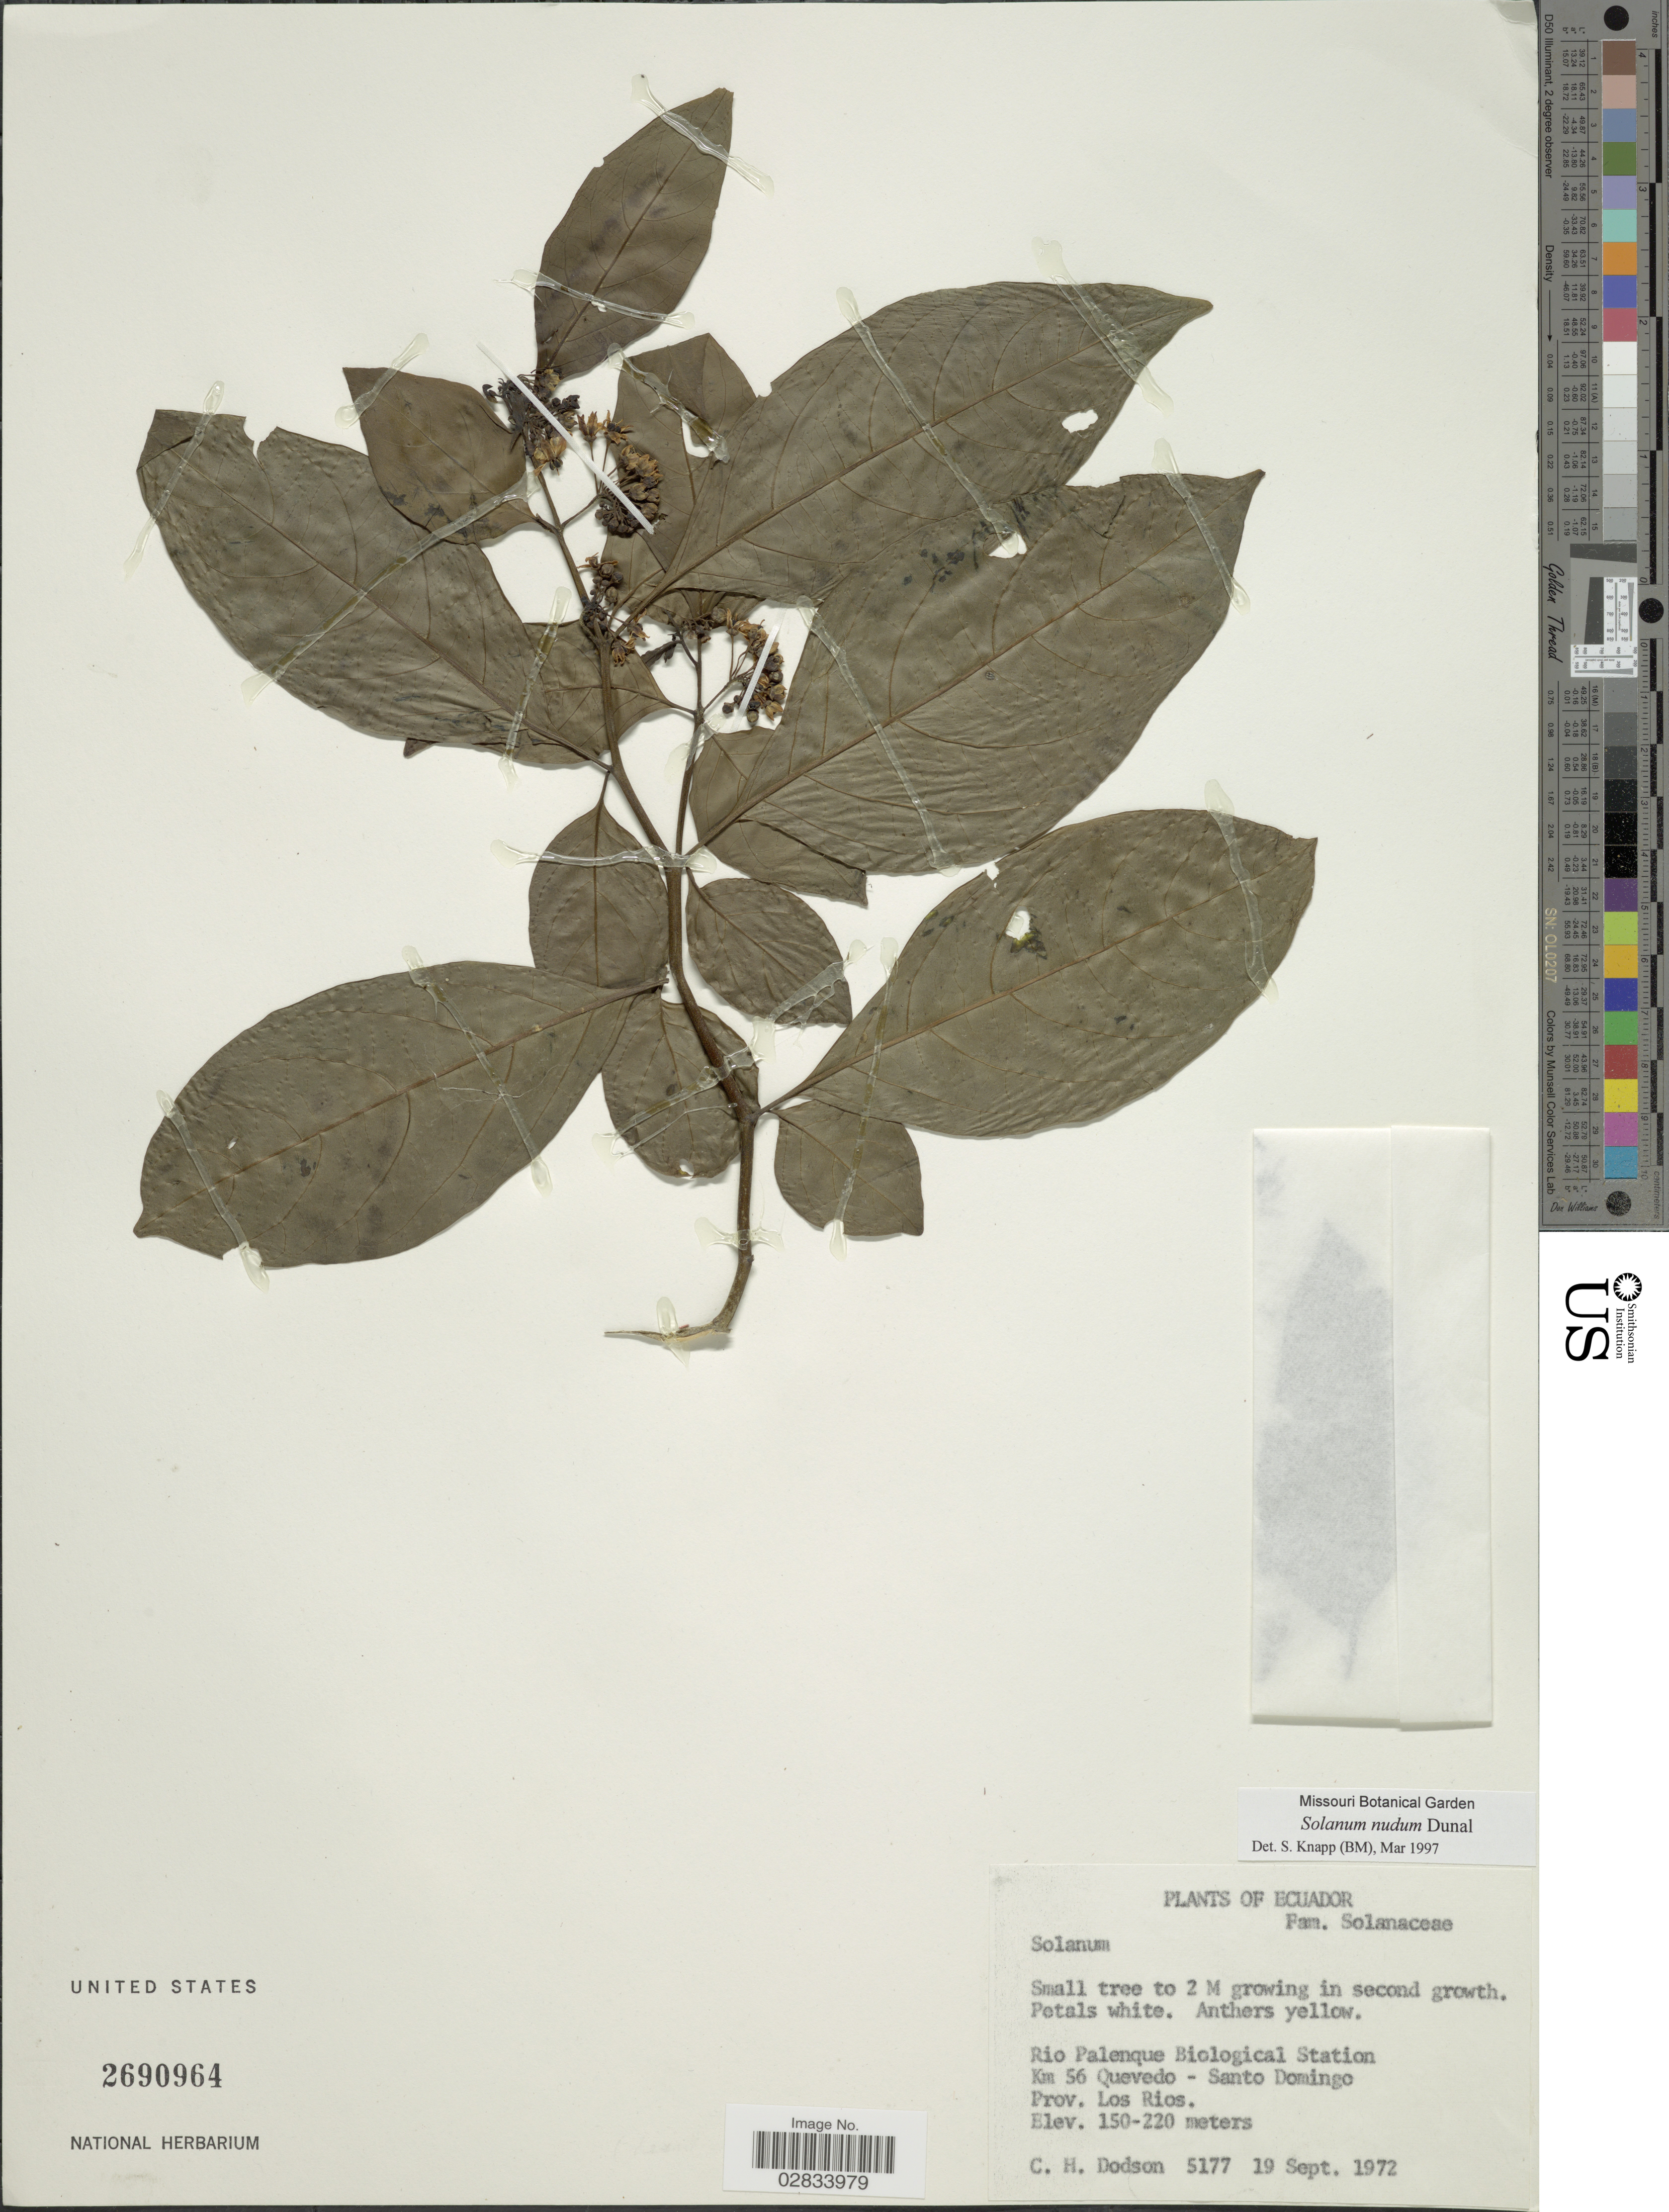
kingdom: Plantae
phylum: Tracheophyta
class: Magnoliopsida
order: Solanales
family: Solanaceae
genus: Solanum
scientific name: Solanum nudum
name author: Dunal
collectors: C. H. Dodson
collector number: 5177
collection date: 1972-09-19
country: Ecuador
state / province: Los Ríos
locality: Rio Palenque Biological Station, Km 56 Quevedo - Santo Domingo, Prov. Los Rios.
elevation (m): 150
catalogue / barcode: US 2690964